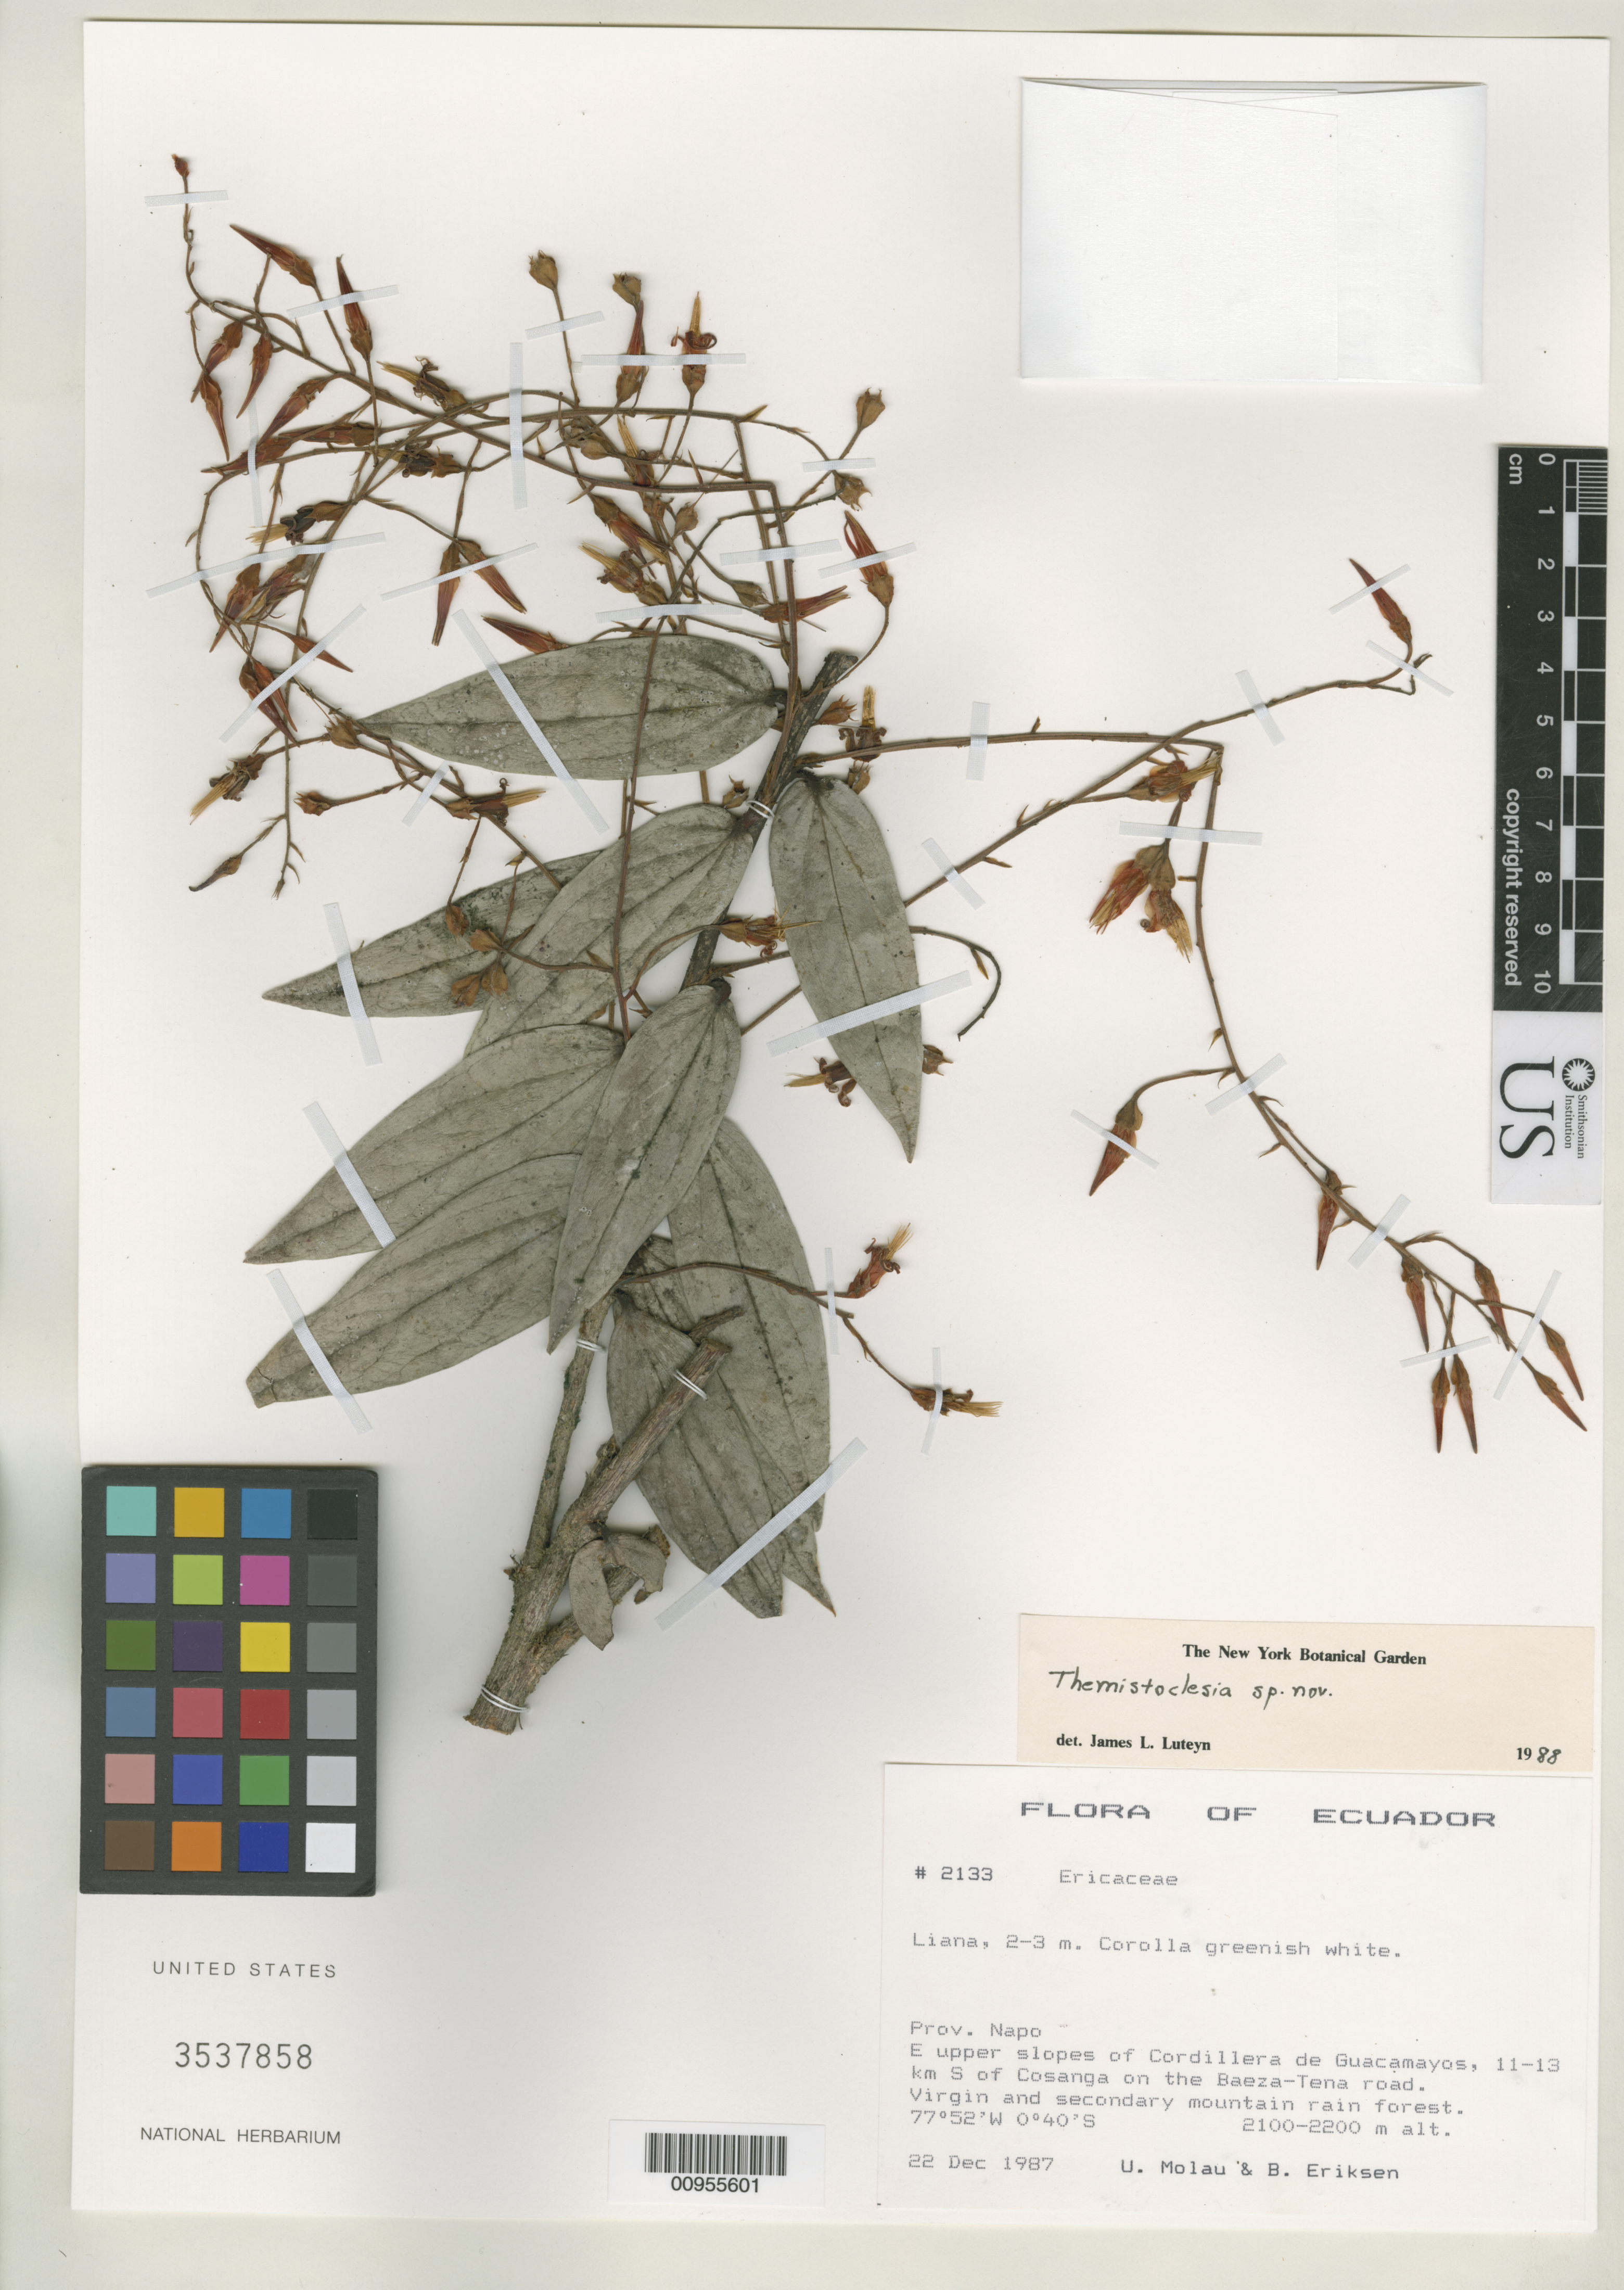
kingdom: Plantae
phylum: Tracheophyta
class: Magnoliopsida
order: Ericales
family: Ericaceae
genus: Themistoclesia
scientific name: Themistoclesia molaui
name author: Luteyn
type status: Isotype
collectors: U. Molau & B. Eriksen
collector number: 2133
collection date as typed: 22 Dec 1987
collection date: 1987-12-22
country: Ecuador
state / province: Napo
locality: Prov. Napo. E upper slopes of Cordillera de Guacamayos, 11-13 km S of Cosanga on the Baeza-Tena road.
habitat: Virgin and secondary mountain rain forest.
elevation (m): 2100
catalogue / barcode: US 3537858